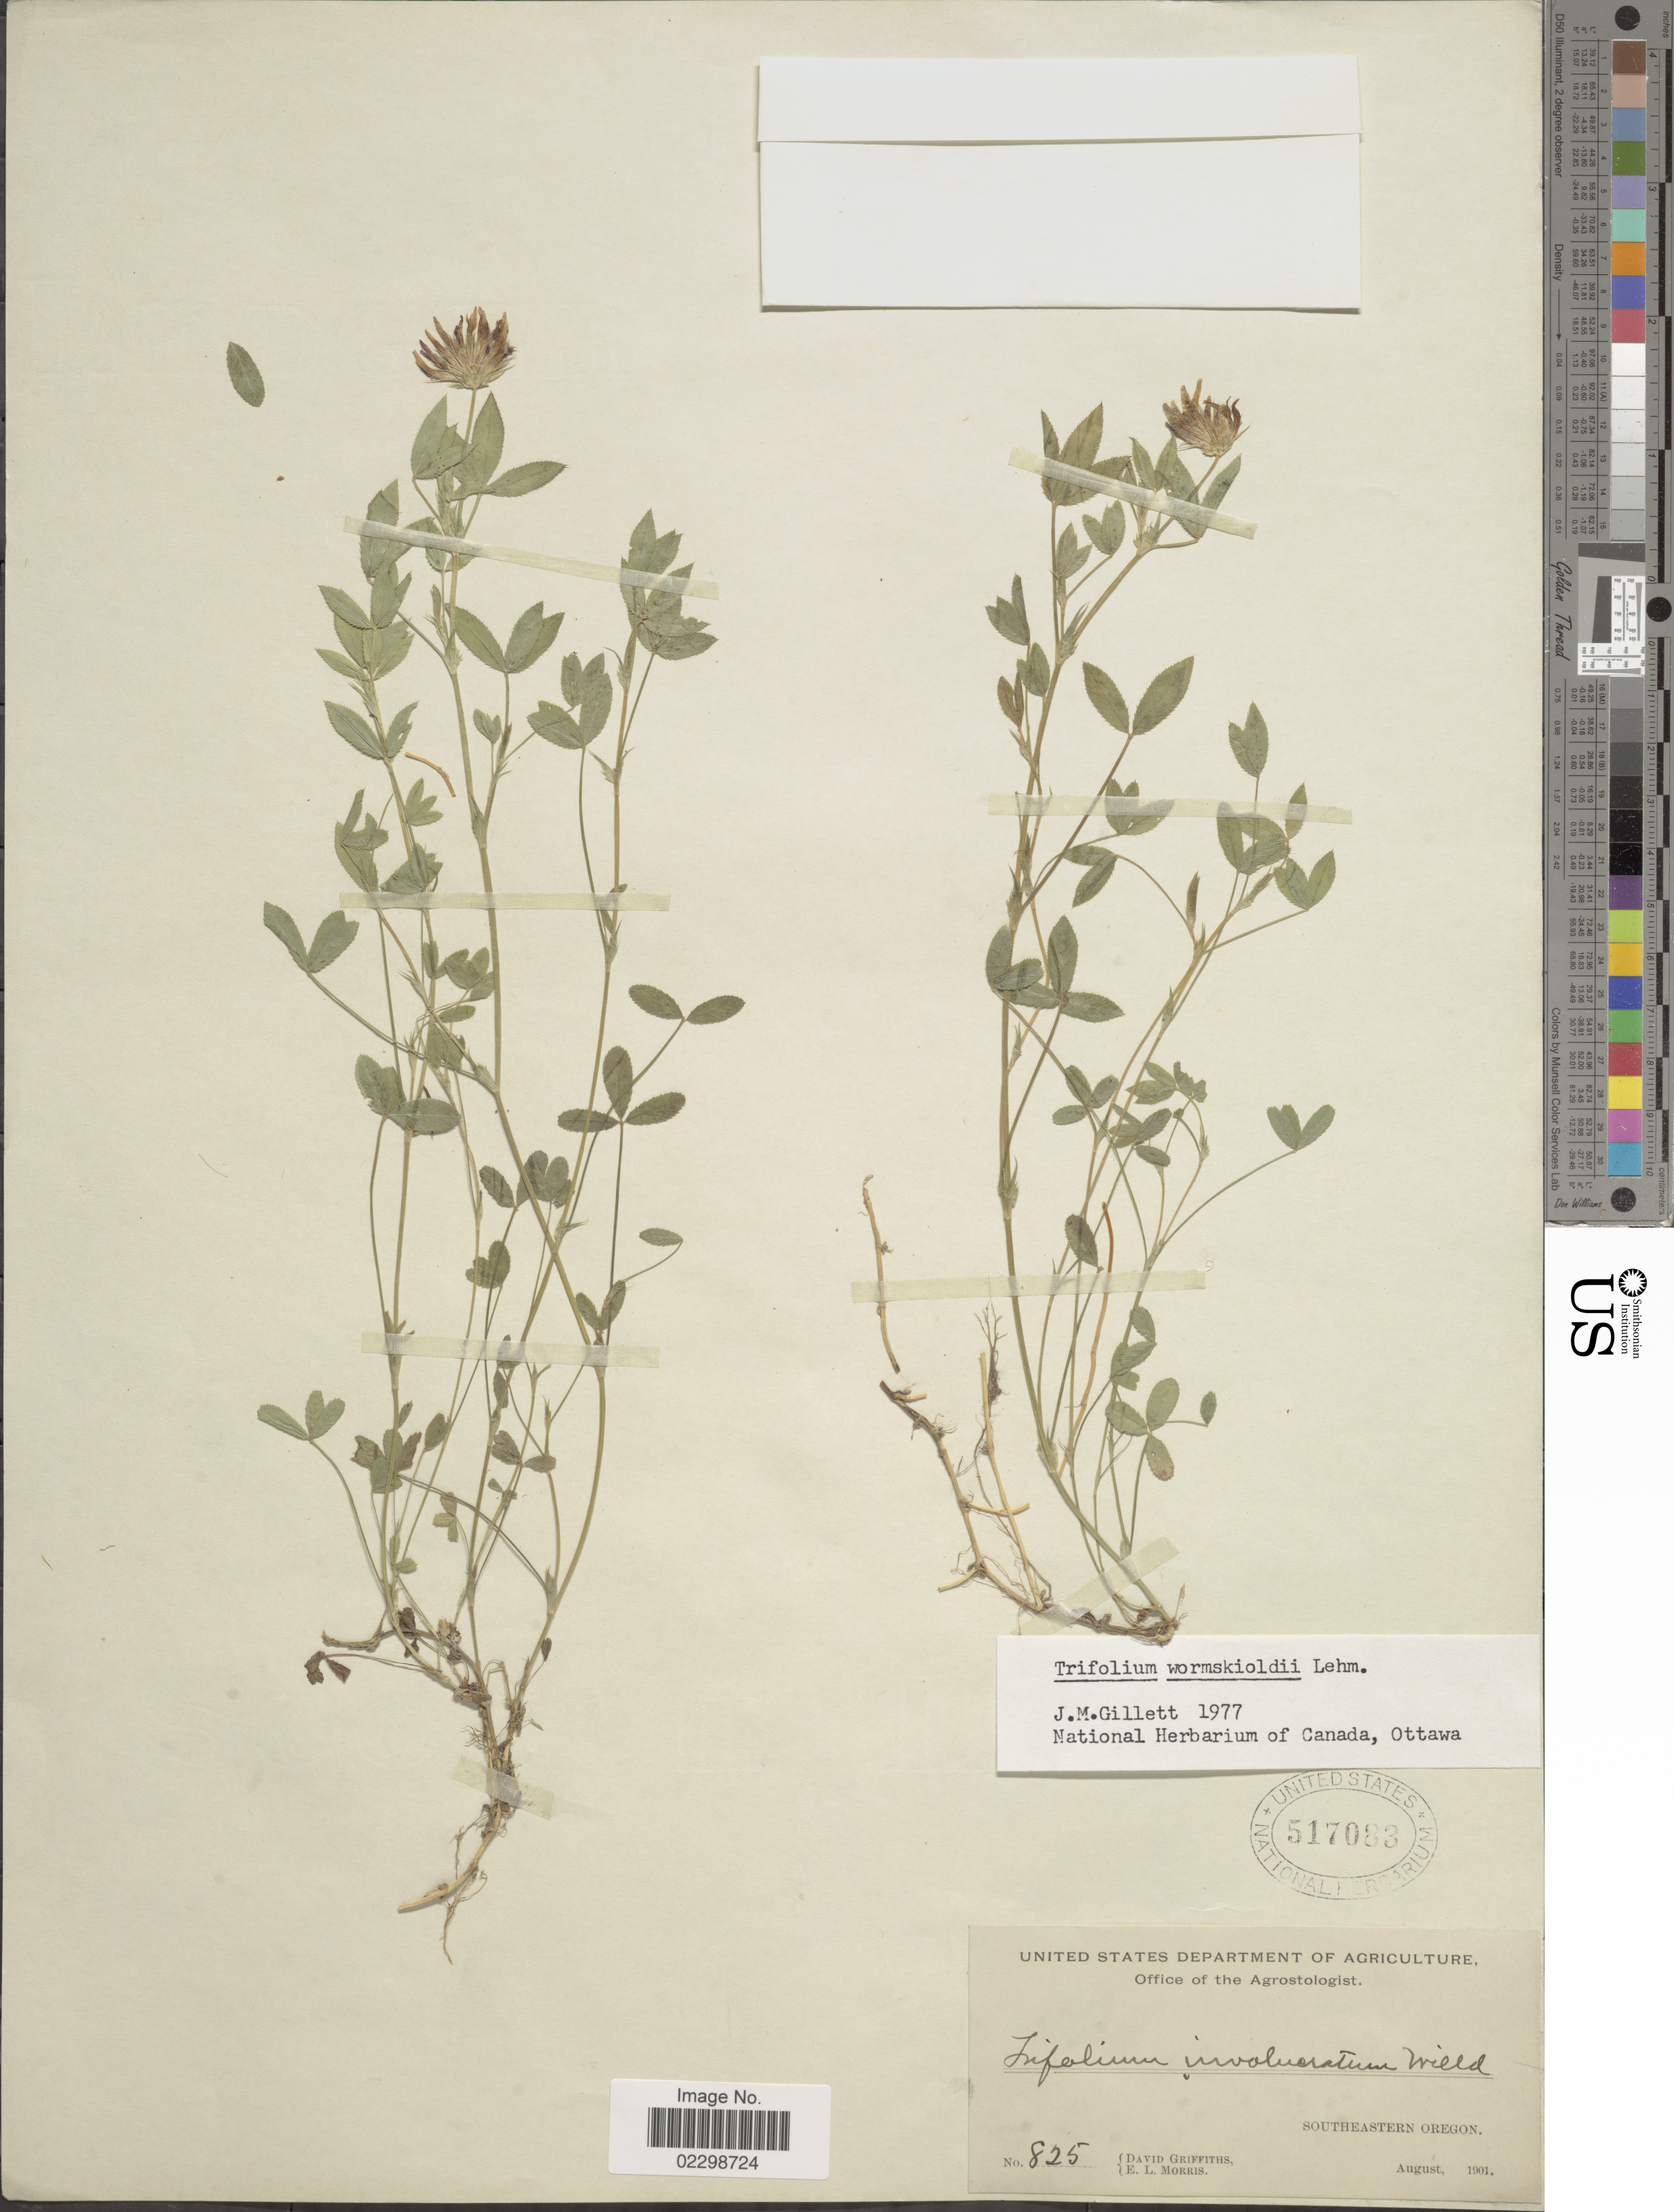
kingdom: Plantae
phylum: Tracheophyta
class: Magnoliopsida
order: Fabales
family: Fabaceae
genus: Trifolium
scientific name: Trifolium wormskioldii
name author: Lehm.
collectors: D. Griffiths & E. Morris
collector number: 825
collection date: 1901-08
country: United States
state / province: Oregon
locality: Southeastern Oregon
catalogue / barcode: US 517083